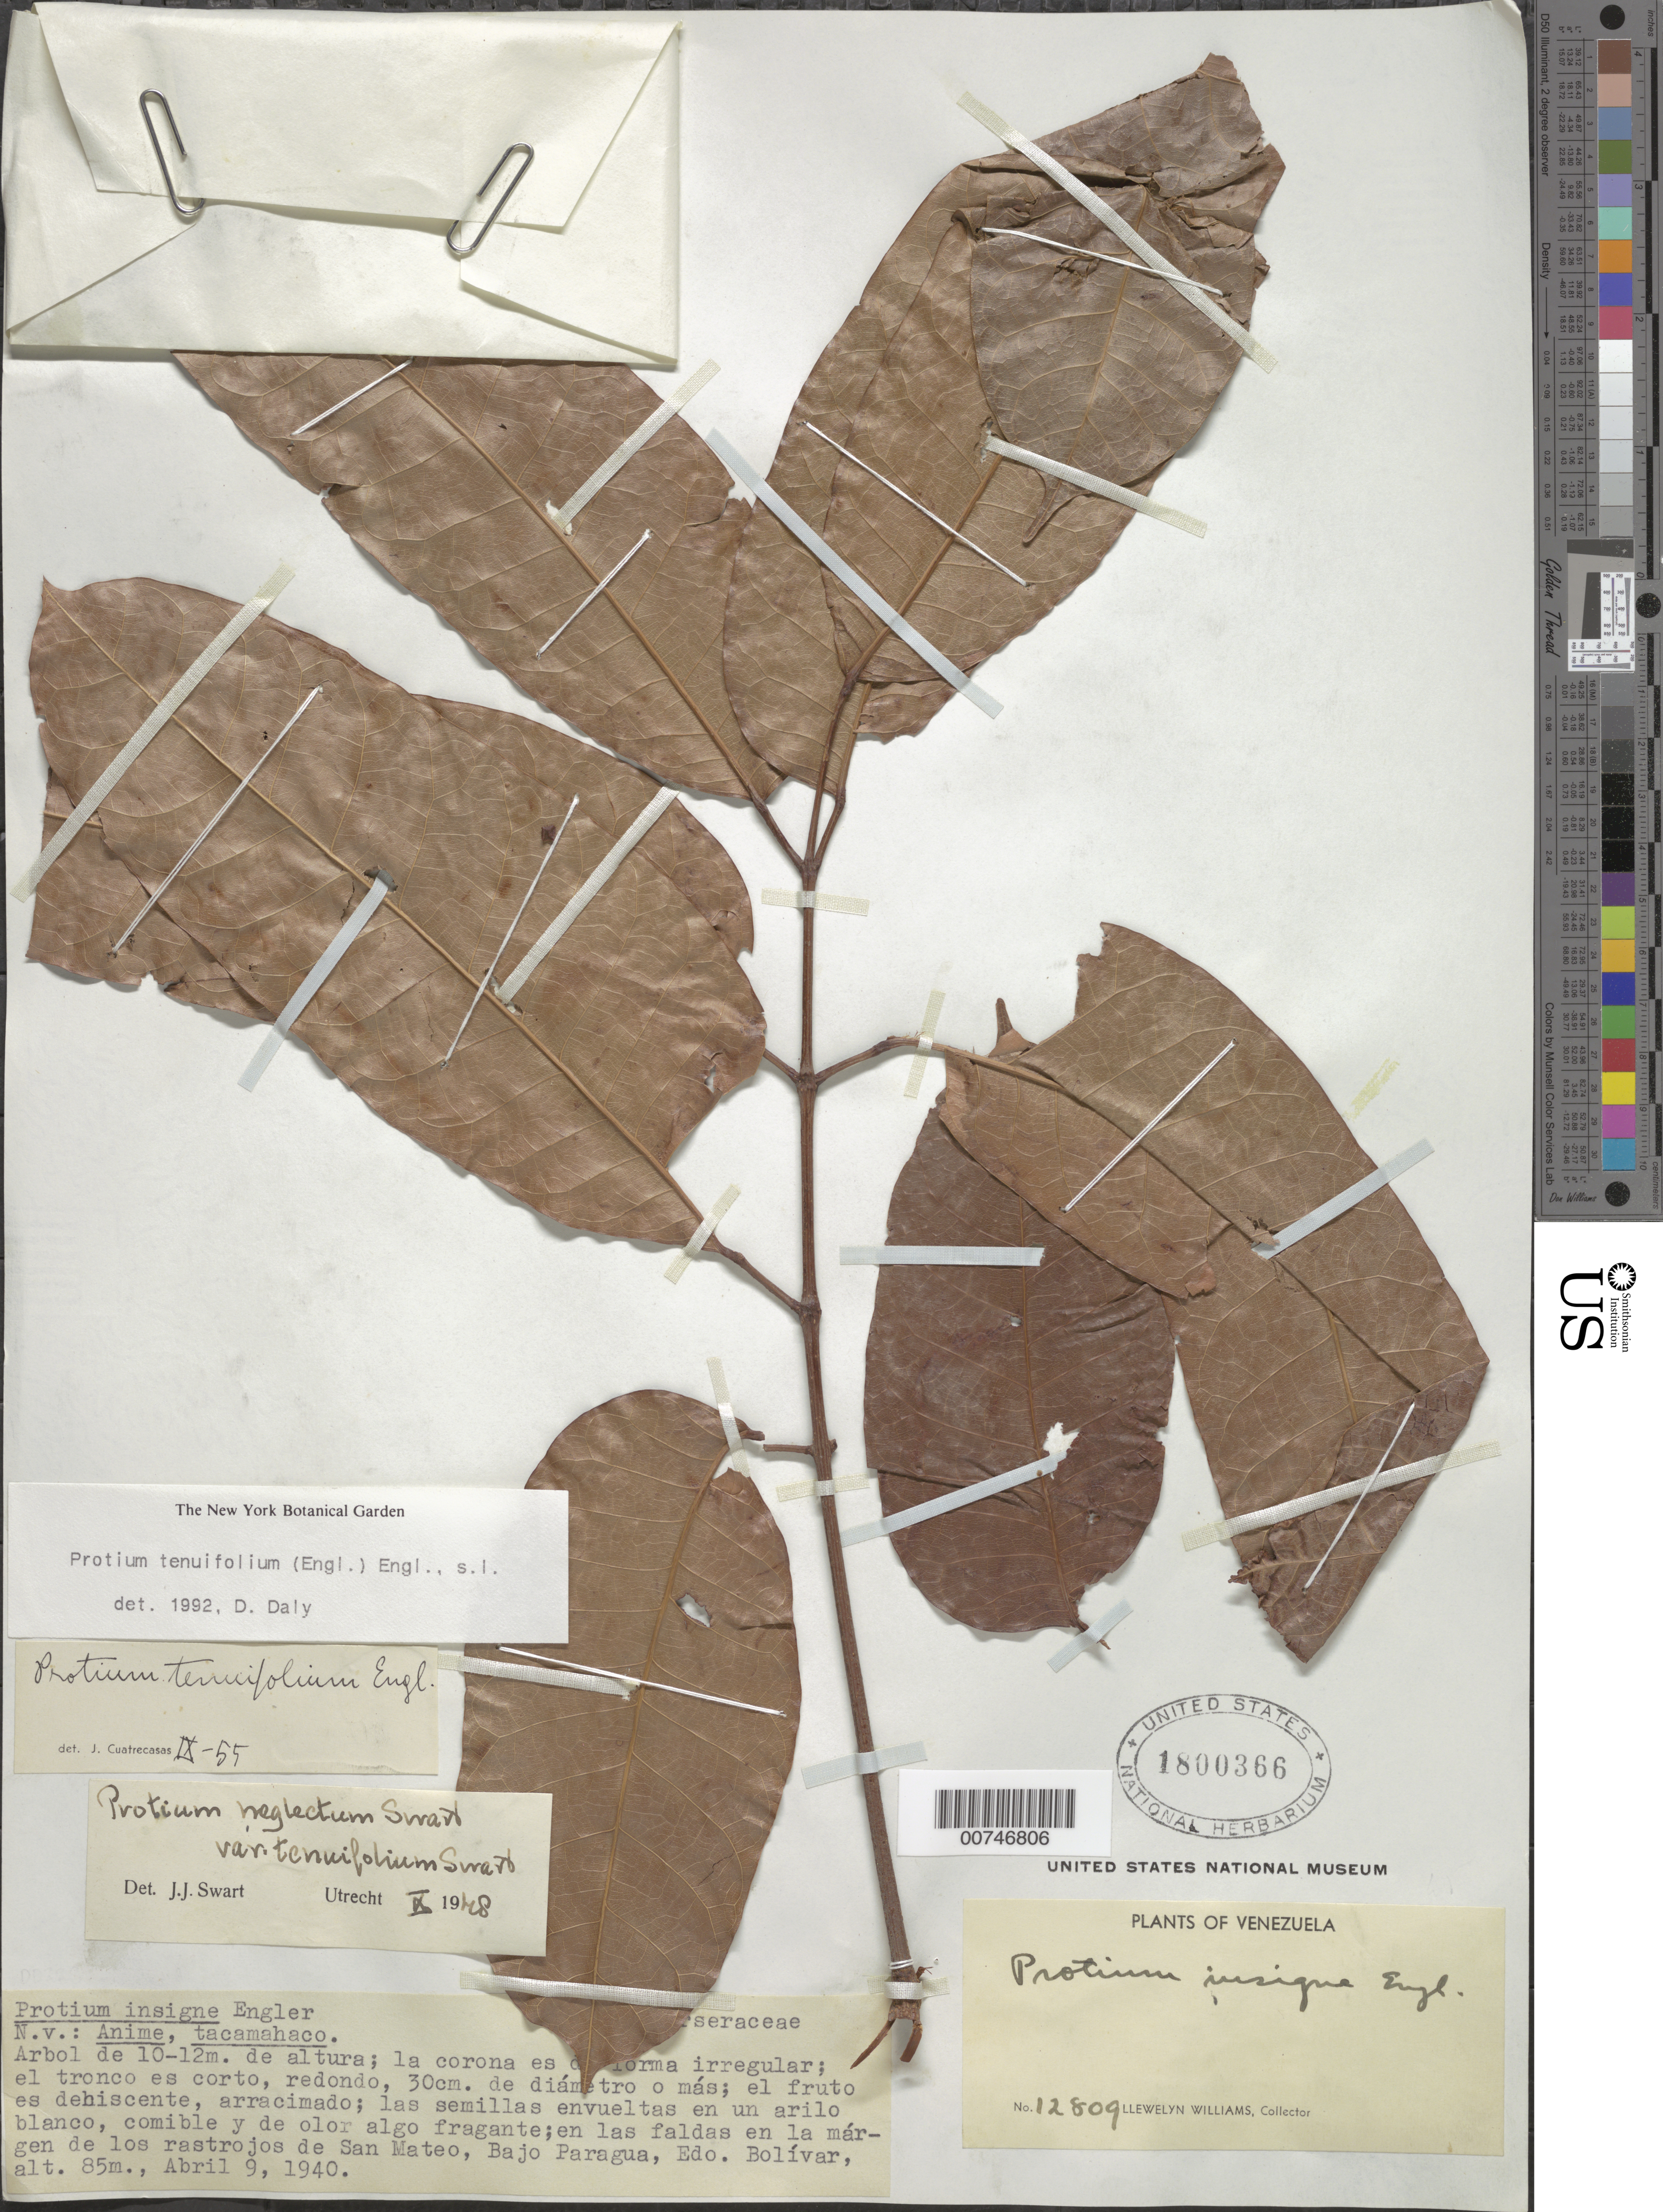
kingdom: Plantae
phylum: Tracheophyta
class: Magnoliopsida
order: Sapindales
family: Burseraceae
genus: Protium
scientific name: Protium tenuifolium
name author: (Engl.) Engl.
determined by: Daly, D. C.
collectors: Ll. Williams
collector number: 12809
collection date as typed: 9-Apr-40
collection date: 1940-04-09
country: Venezuela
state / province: Bolívar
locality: San Mateo, Bajo Paragua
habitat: Márgen de los rastrojos de San Mateo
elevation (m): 85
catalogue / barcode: US 1800366